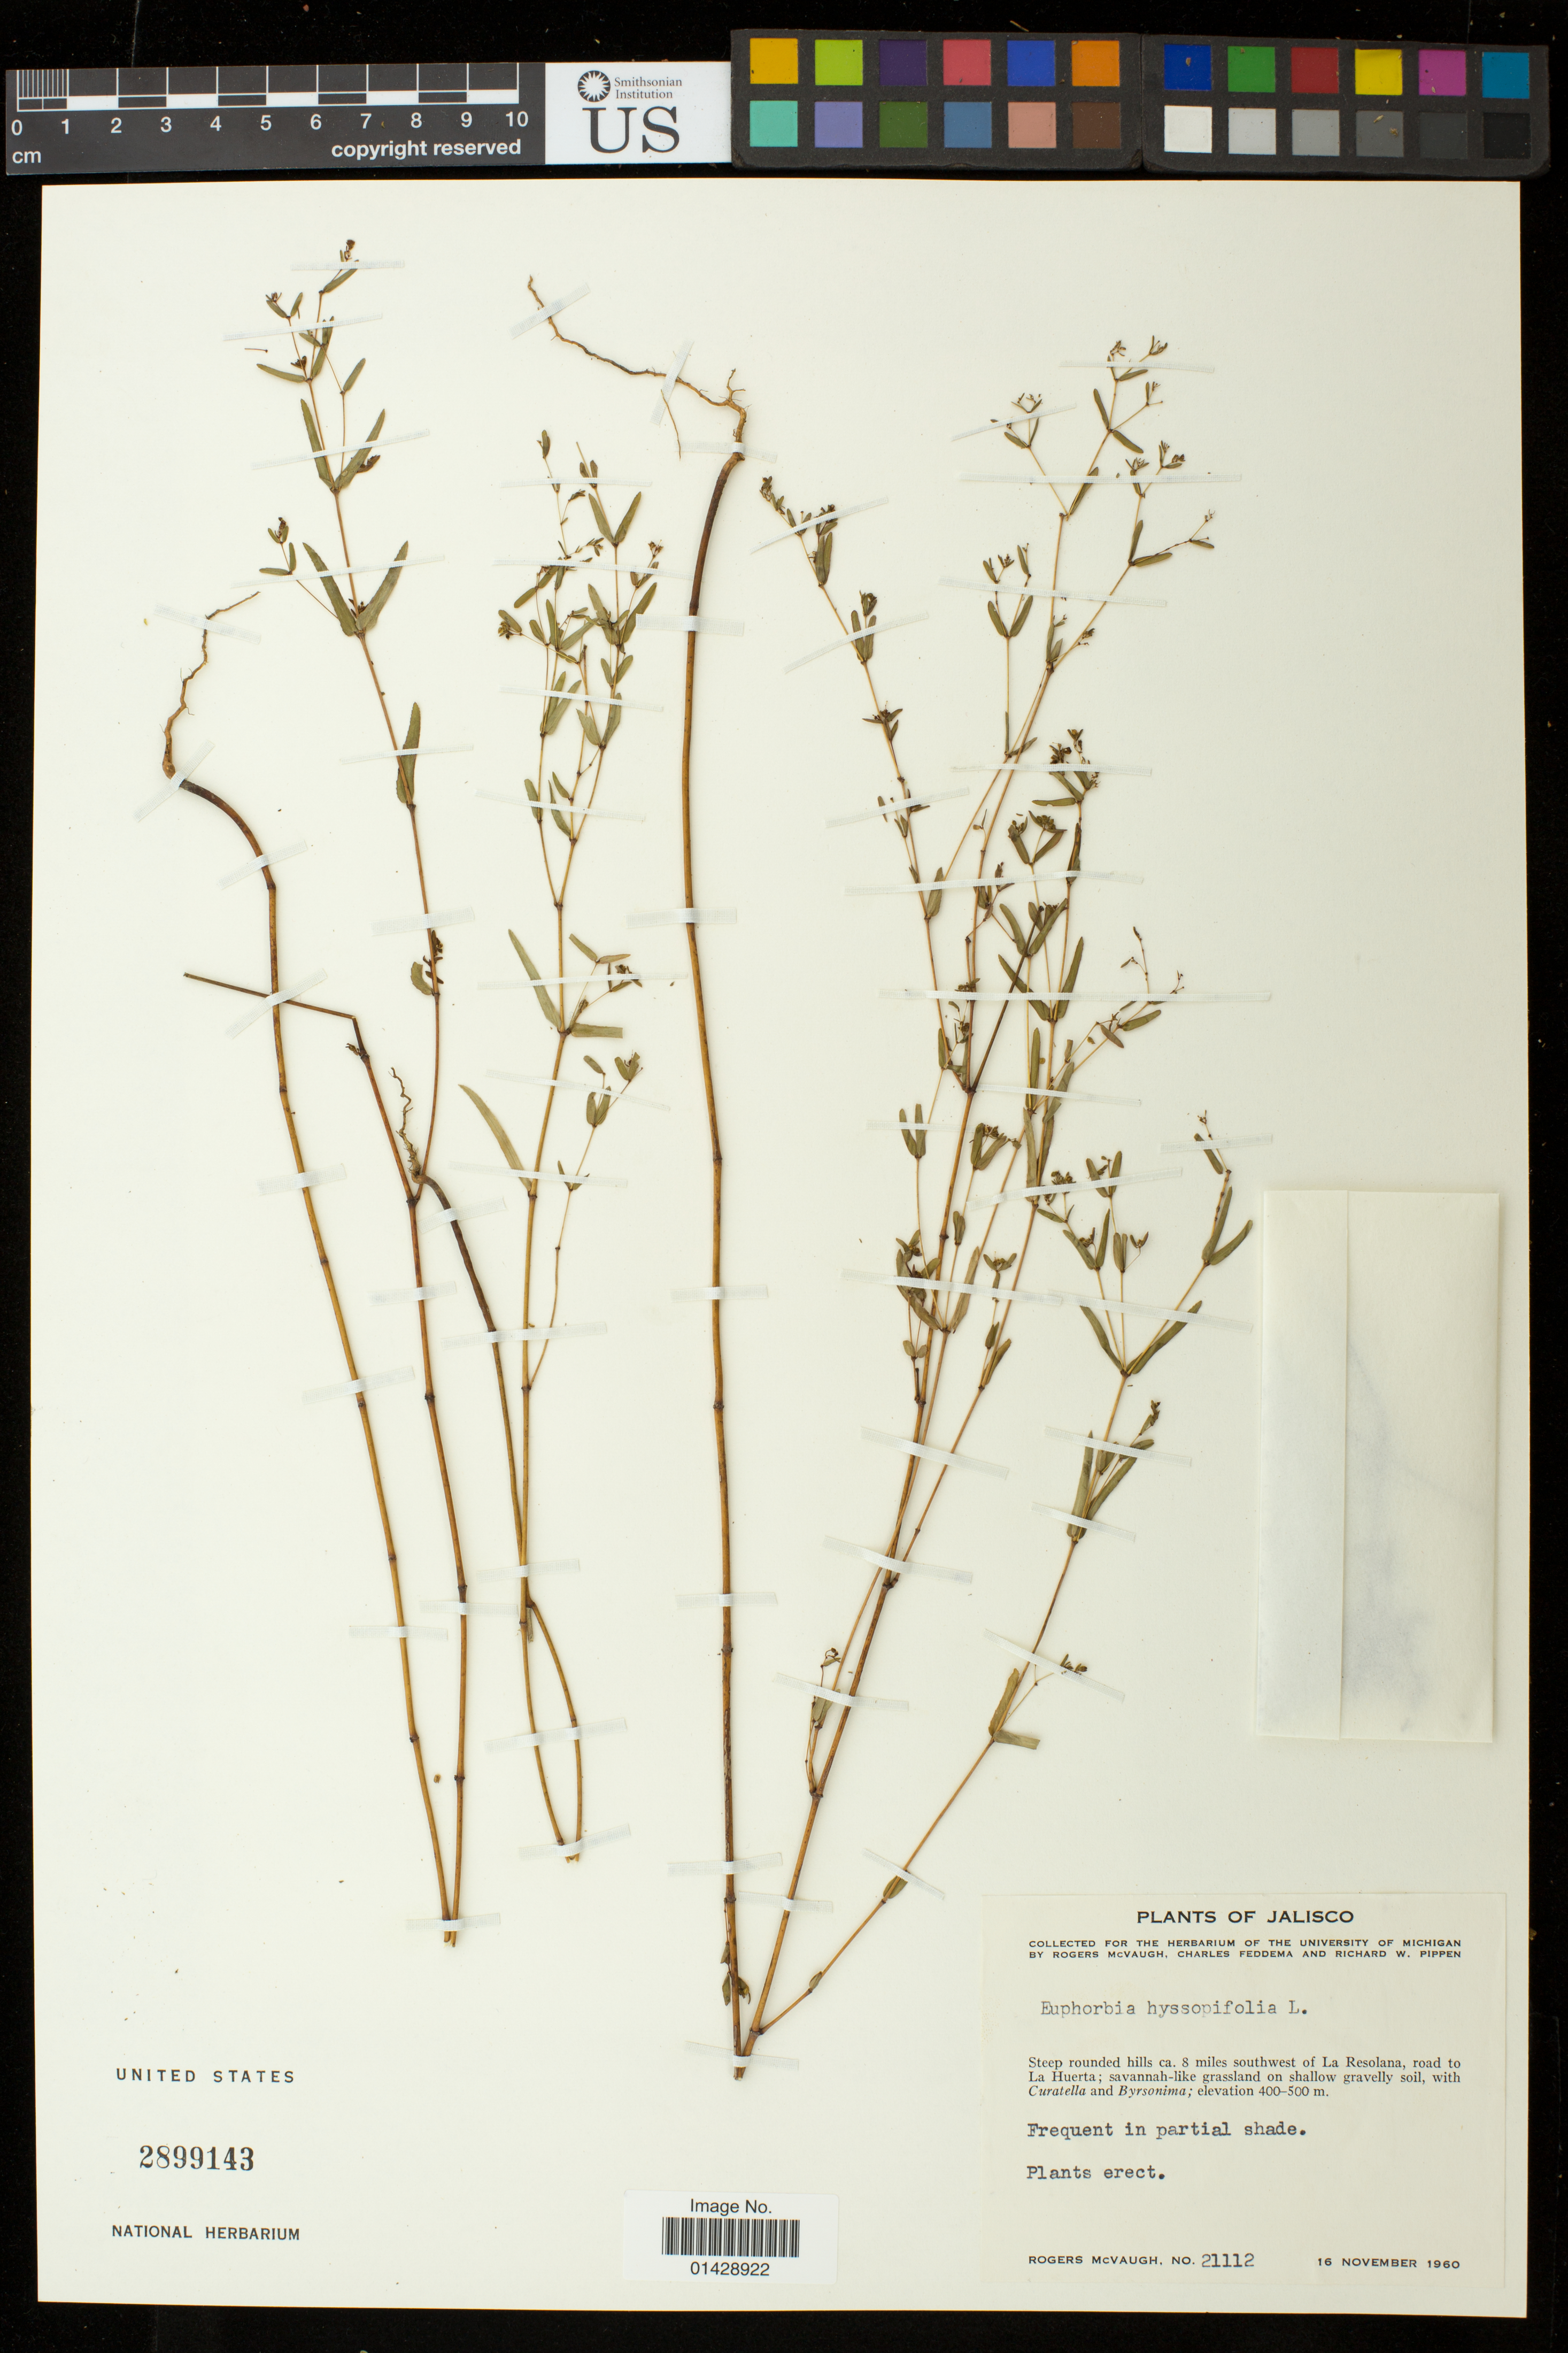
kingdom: Plantae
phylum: Tracheophyta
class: Magnoliopsida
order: Malpighiales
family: Euphorbiaceae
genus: Euphorbia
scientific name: Euphorbia hyssopifolia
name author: L.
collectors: R. McVaugh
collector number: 21112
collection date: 1960-11-16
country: Mexico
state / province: Jalisco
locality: Steep rounded hills ca. 8 miles southwest of La Resolana, road to La Huerta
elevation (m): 400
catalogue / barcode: US 2899143